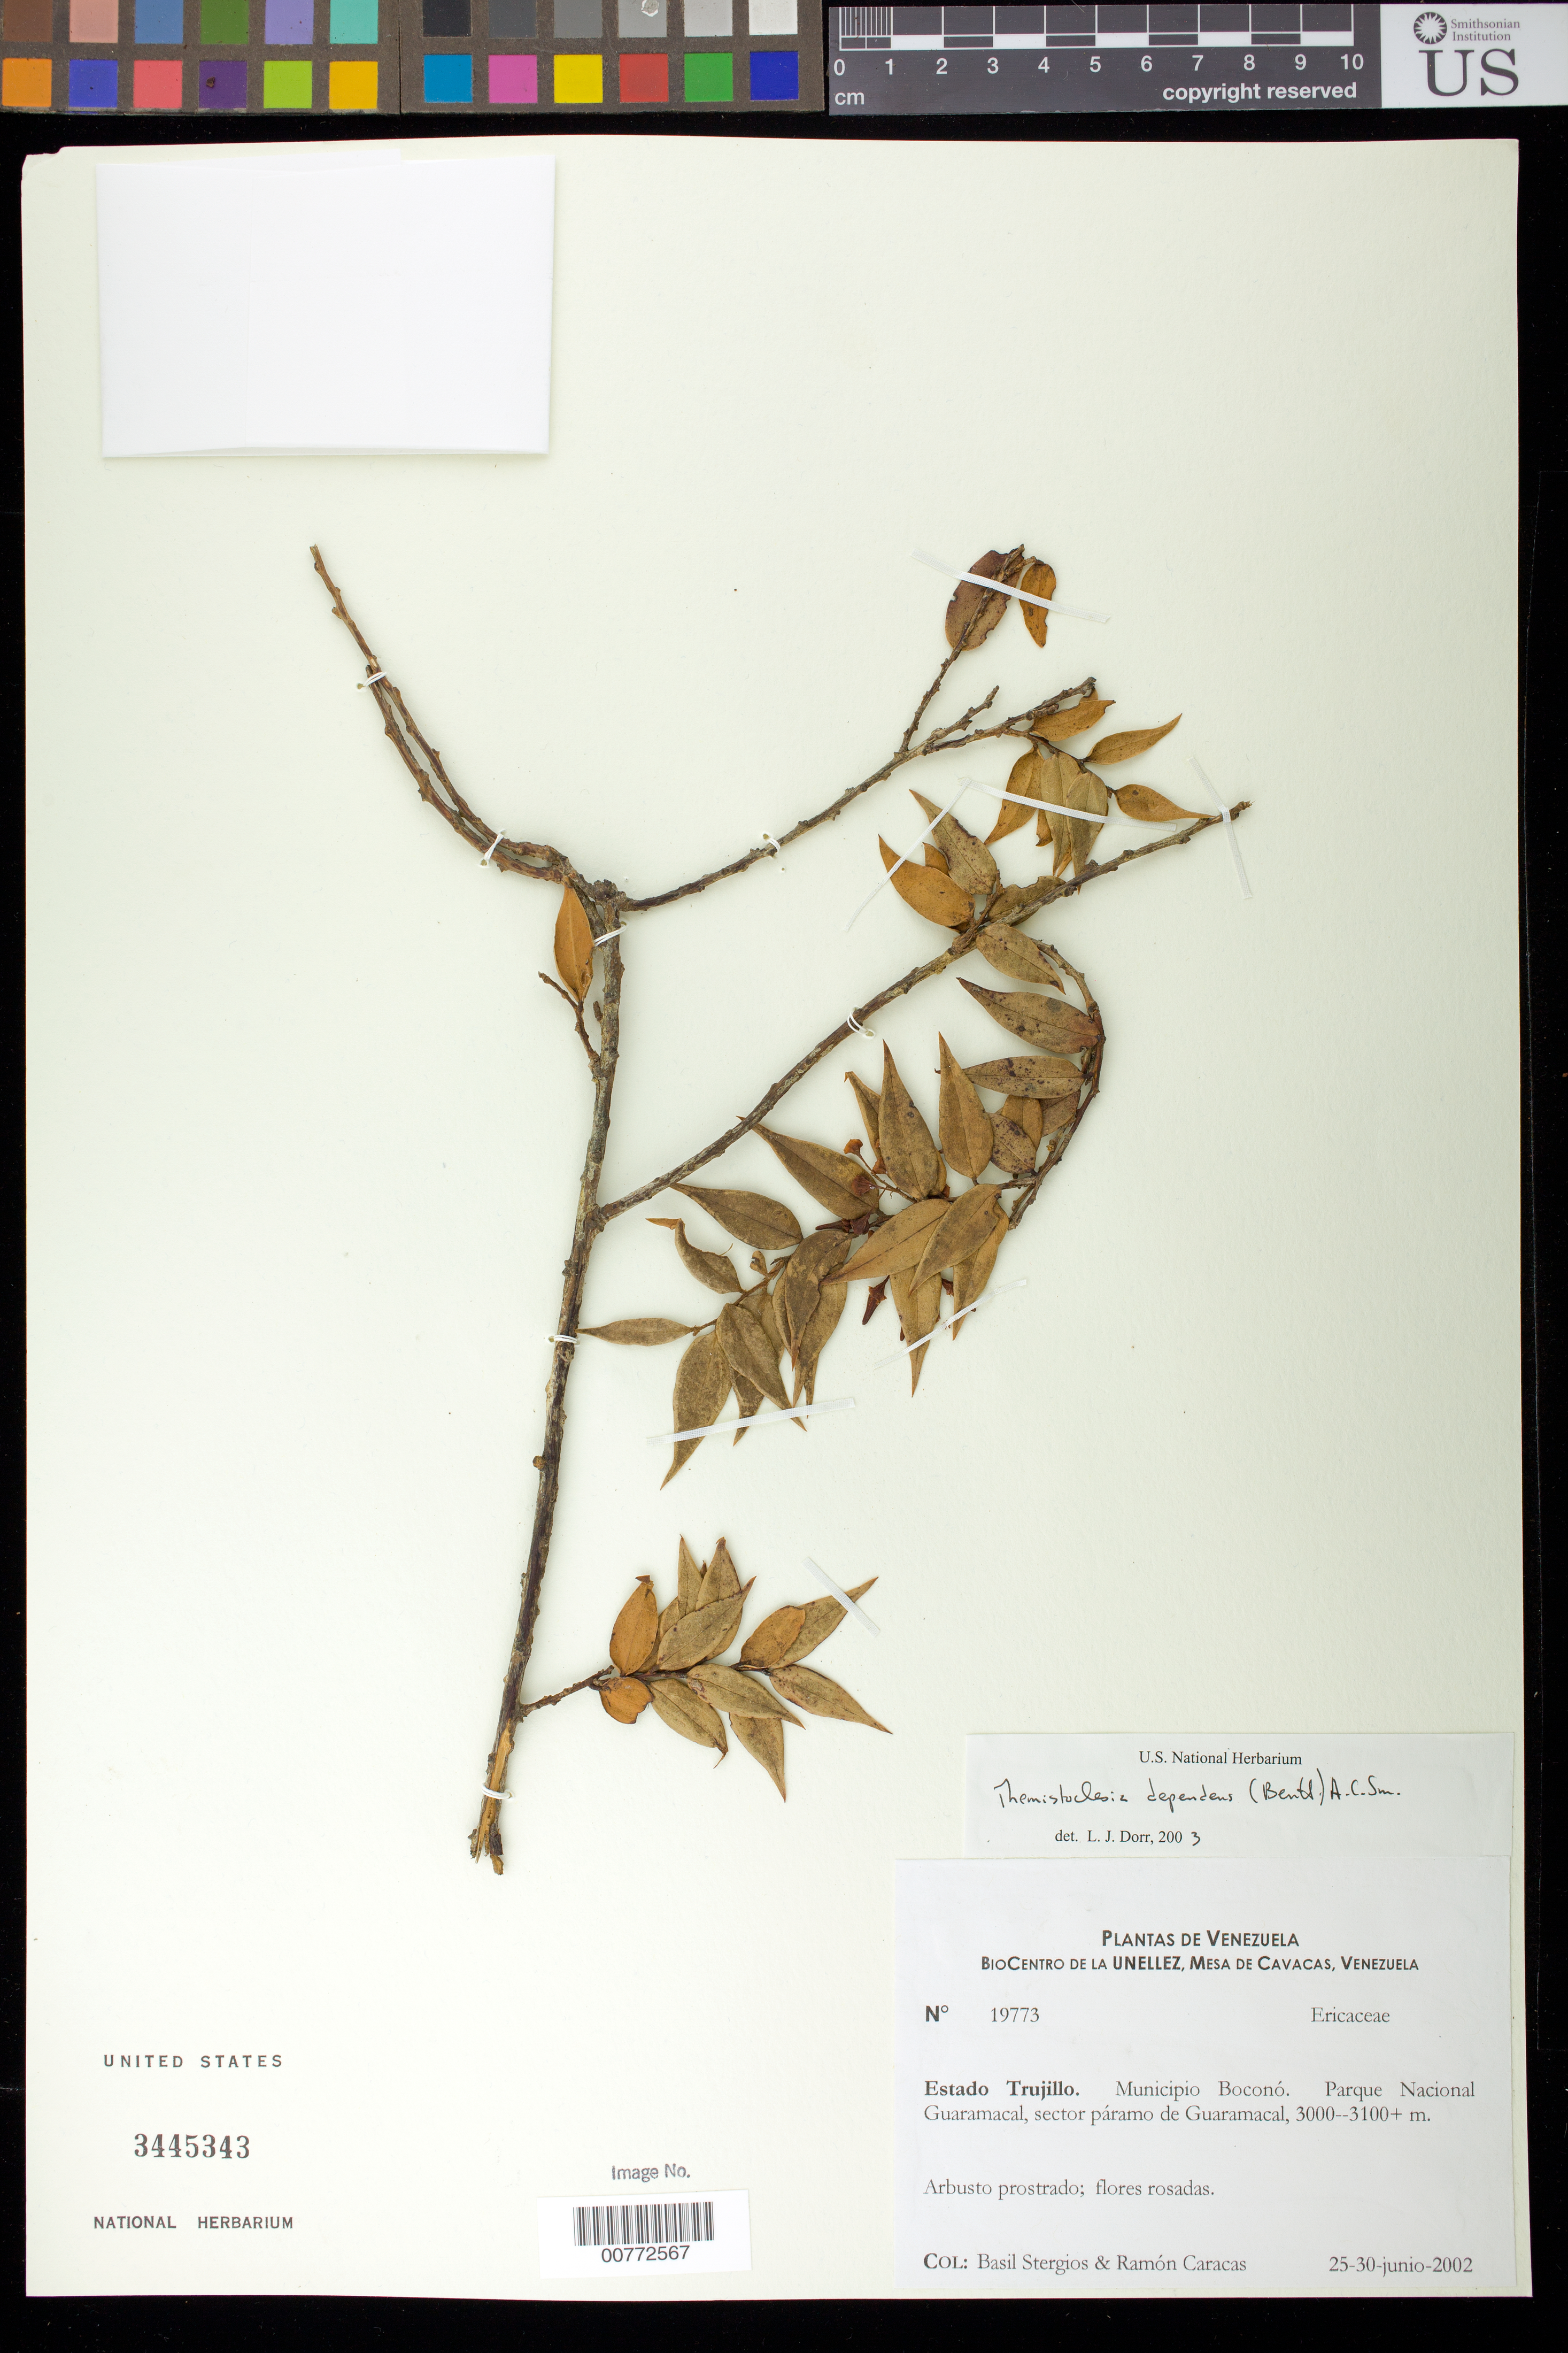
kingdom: Plantae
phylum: Tracheophyta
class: Magnoliopsida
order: Ericales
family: Ericaceae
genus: Themistoclesia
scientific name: Themistoclesia dependens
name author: (Benth.) A.C. Sm.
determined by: Dorr, L. J., (BOT), Smithsonian Institution - National Museum of Natural History (UNITED STATES)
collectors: B. G. Stergios & R. Caracas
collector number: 19773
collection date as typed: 25 Jun 2002 to 30 Jun 2002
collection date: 2002-06-25/2002-06-30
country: Venezuela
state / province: Trujillo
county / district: Boconó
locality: Parque Nacional Guaramacal, páramo de Guaramacal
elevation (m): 3000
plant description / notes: PORT, US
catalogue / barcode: US 3445343